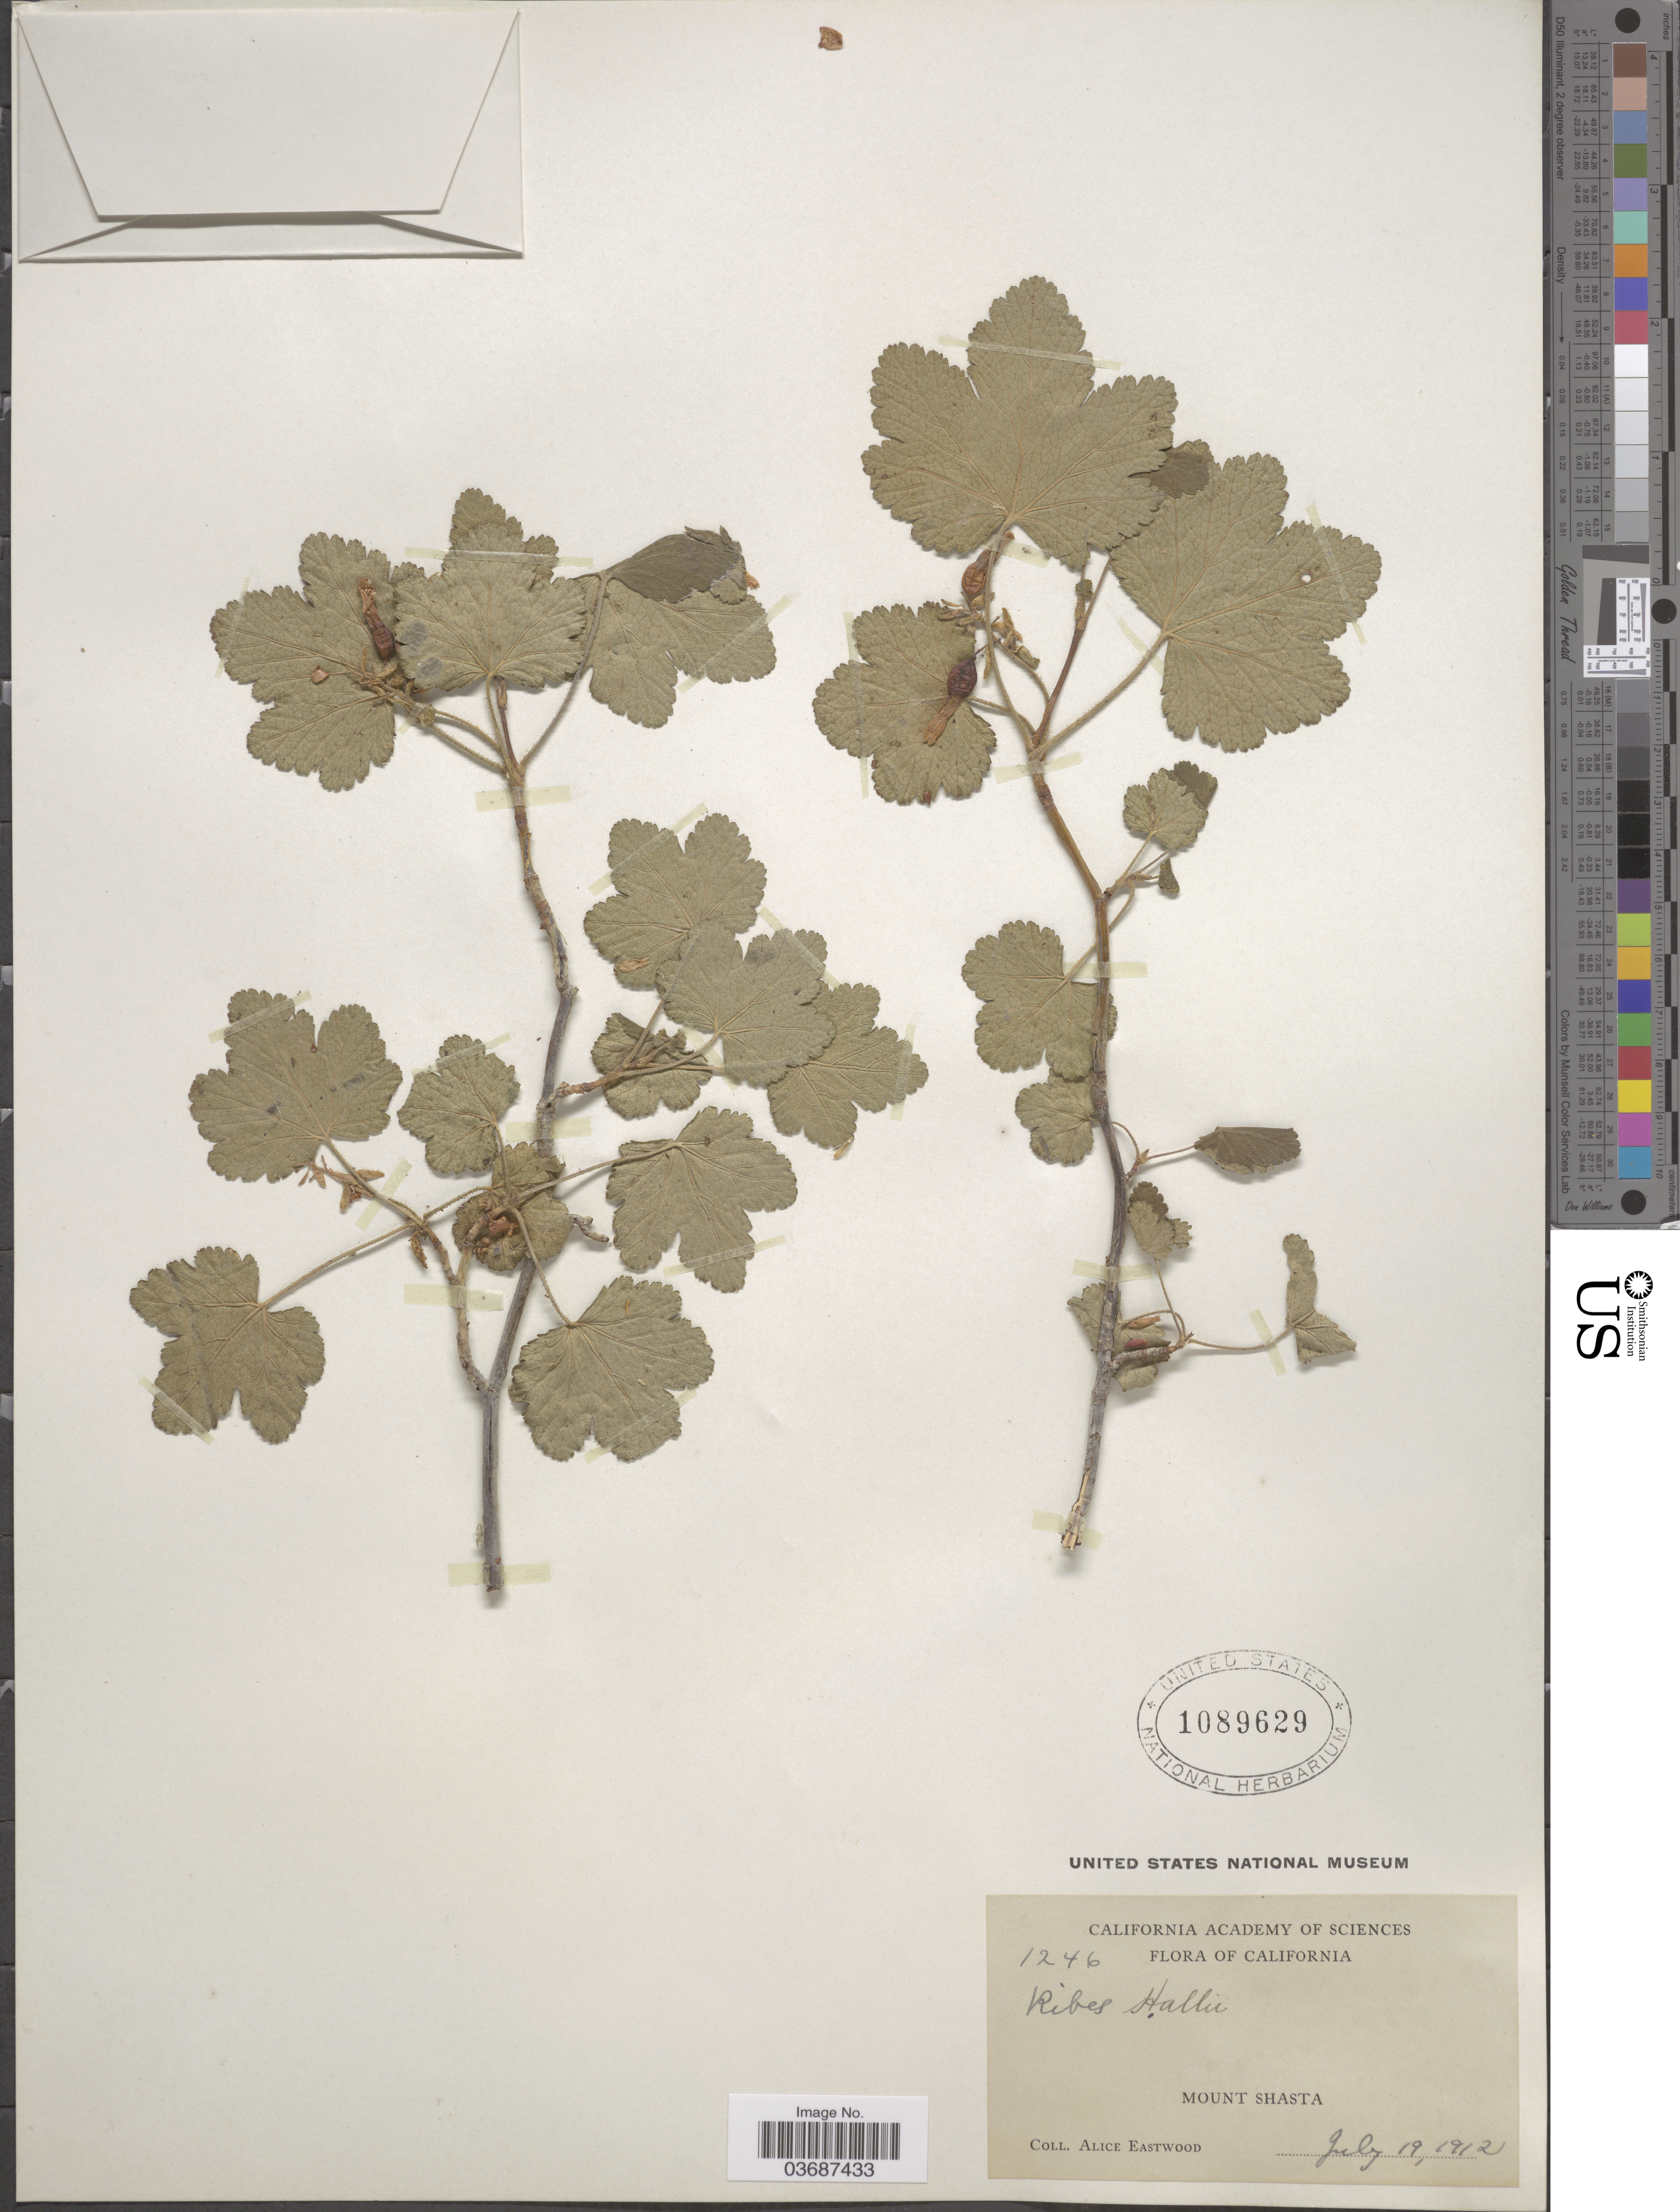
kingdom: Plantae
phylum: Tracheophyta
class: Magnoliopsida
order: Saxifragales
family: Grossulariaceae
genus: Ribes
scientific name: Ribes hallii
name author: Jancz.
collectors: A. Eastwood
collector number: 1246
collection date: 1912-07-19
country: United States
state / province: California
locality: Mount Shasta.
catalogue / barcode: US 1089629